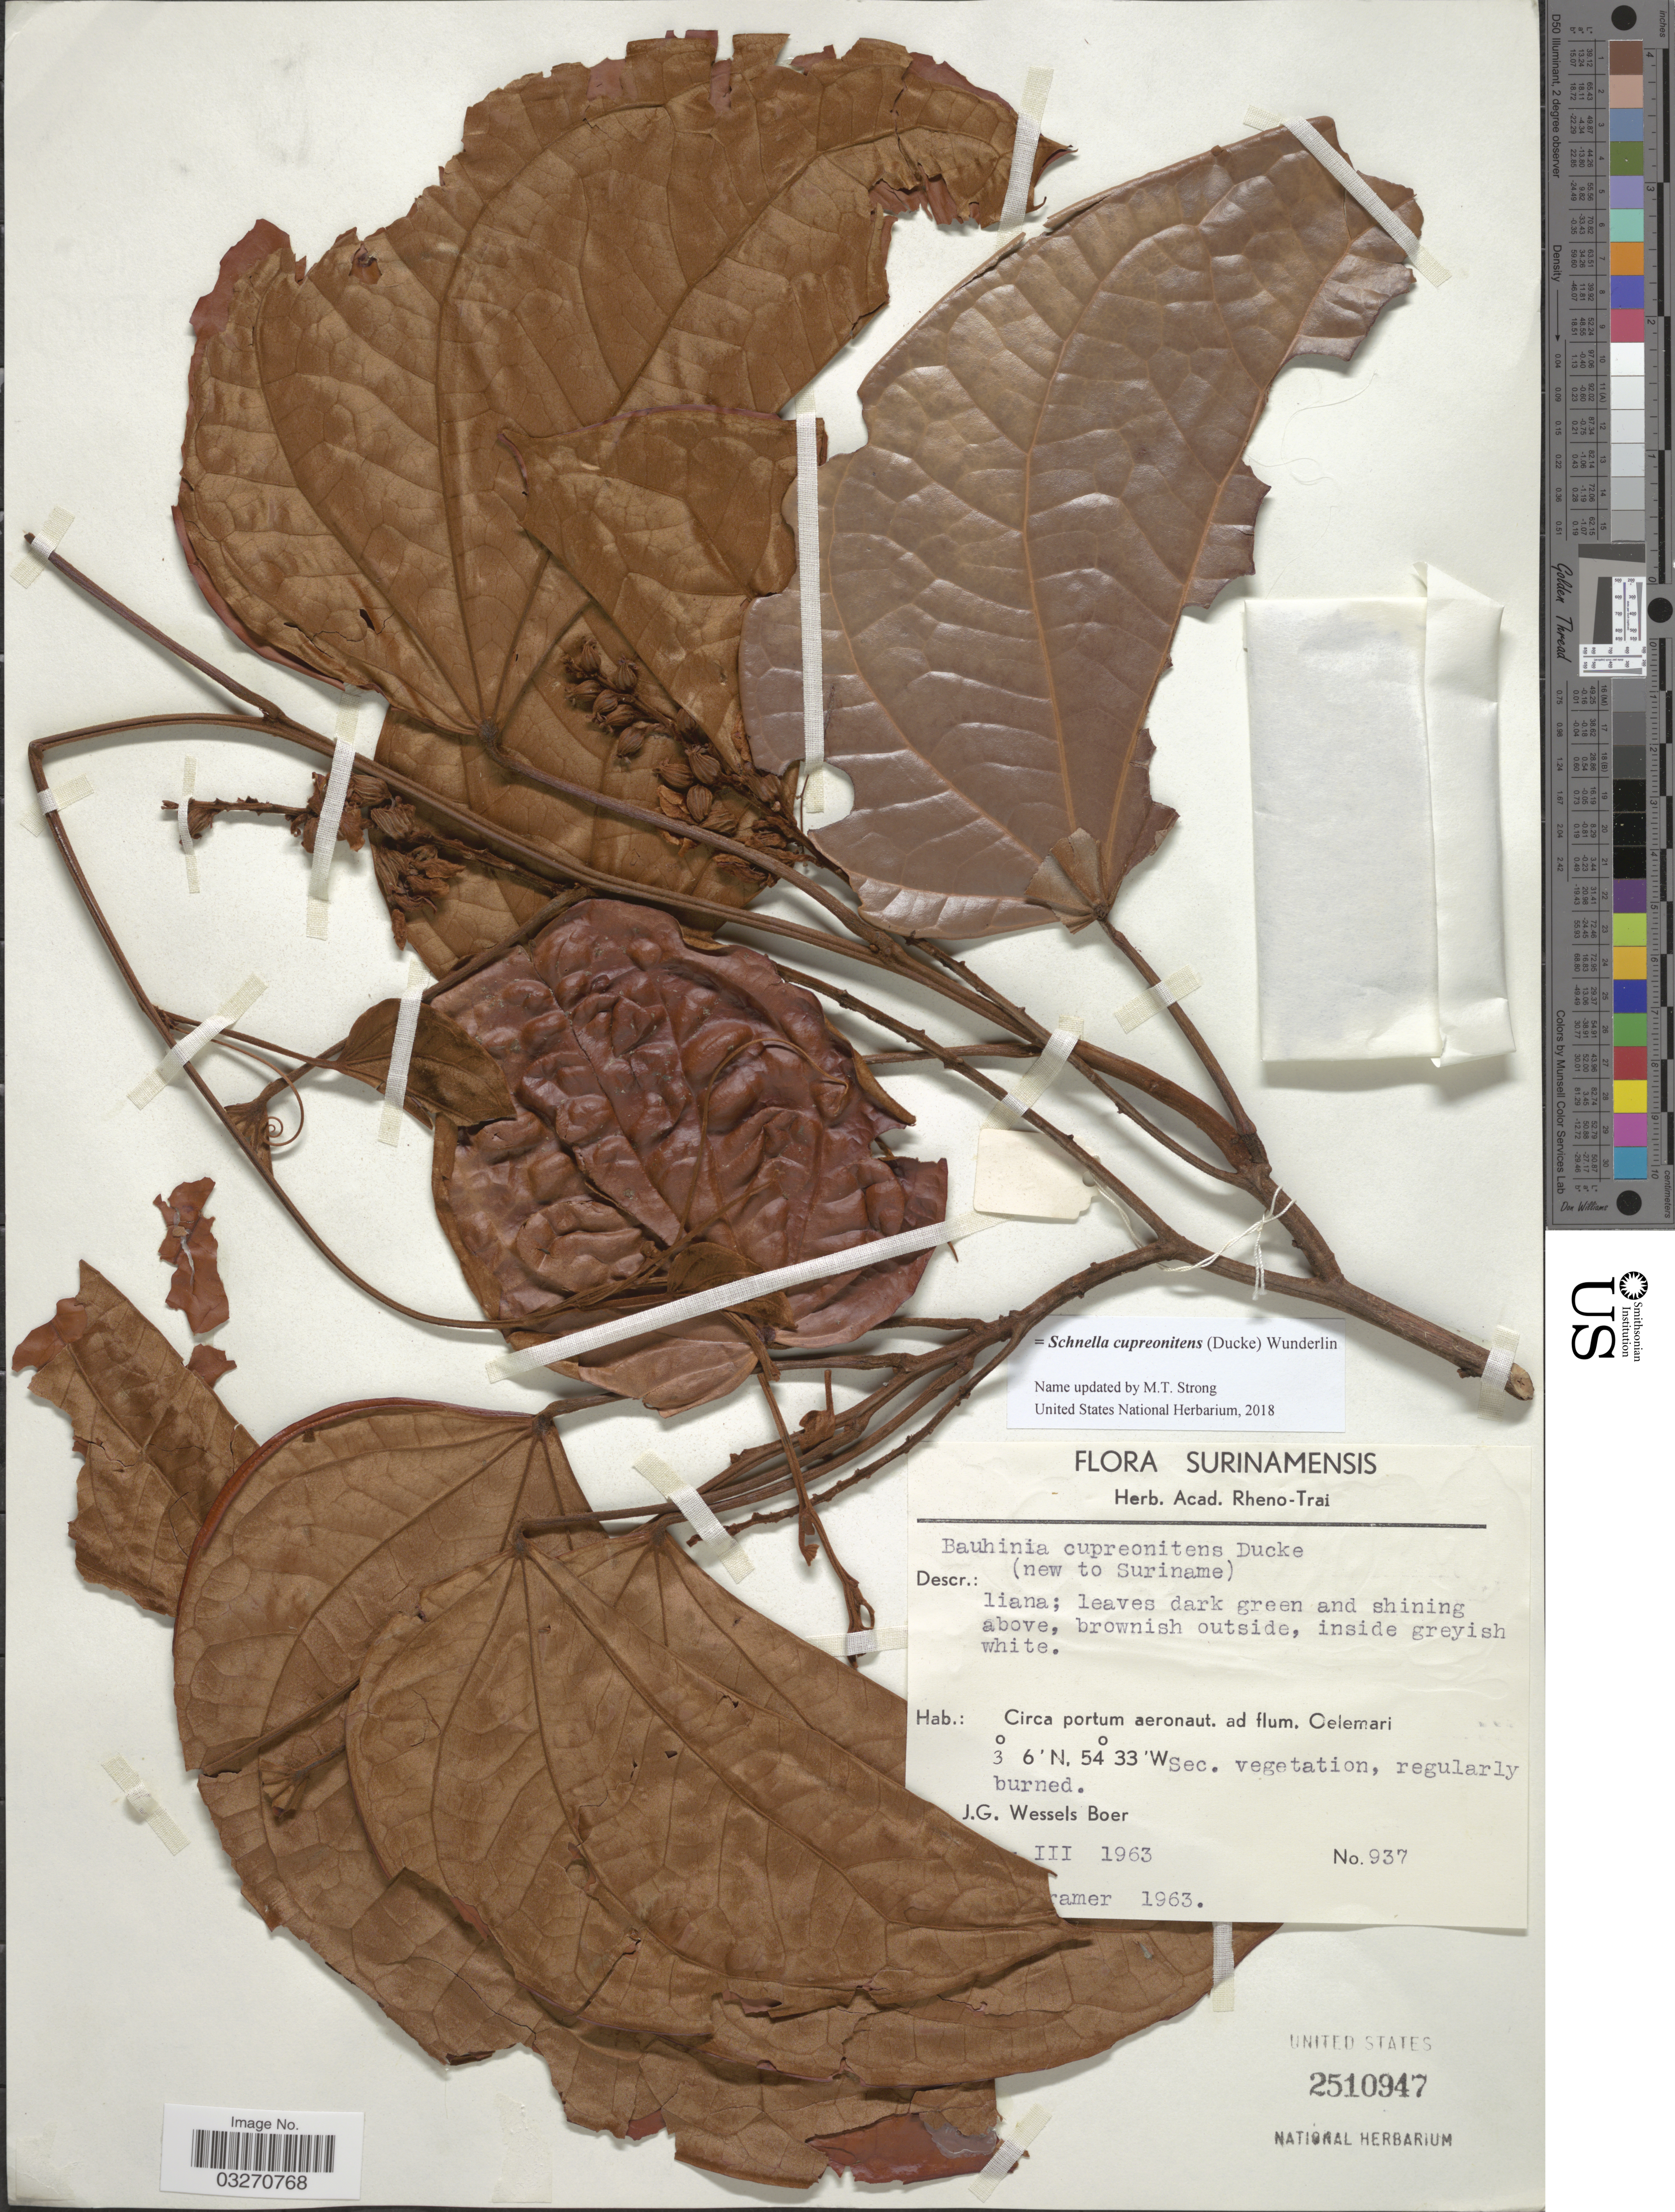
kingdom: Plantae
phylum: Tracheophyta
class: Magnoliopsida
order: Fabales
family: Fabaceae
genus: Schnella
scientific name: Schnella cupreonitens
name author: (Ducke) Wunderlin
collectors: J. G. Wessels Boer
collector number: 937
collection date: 1963-03-05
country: Suriname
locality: Ad flum. Oelemari.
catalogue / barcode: US 2510947